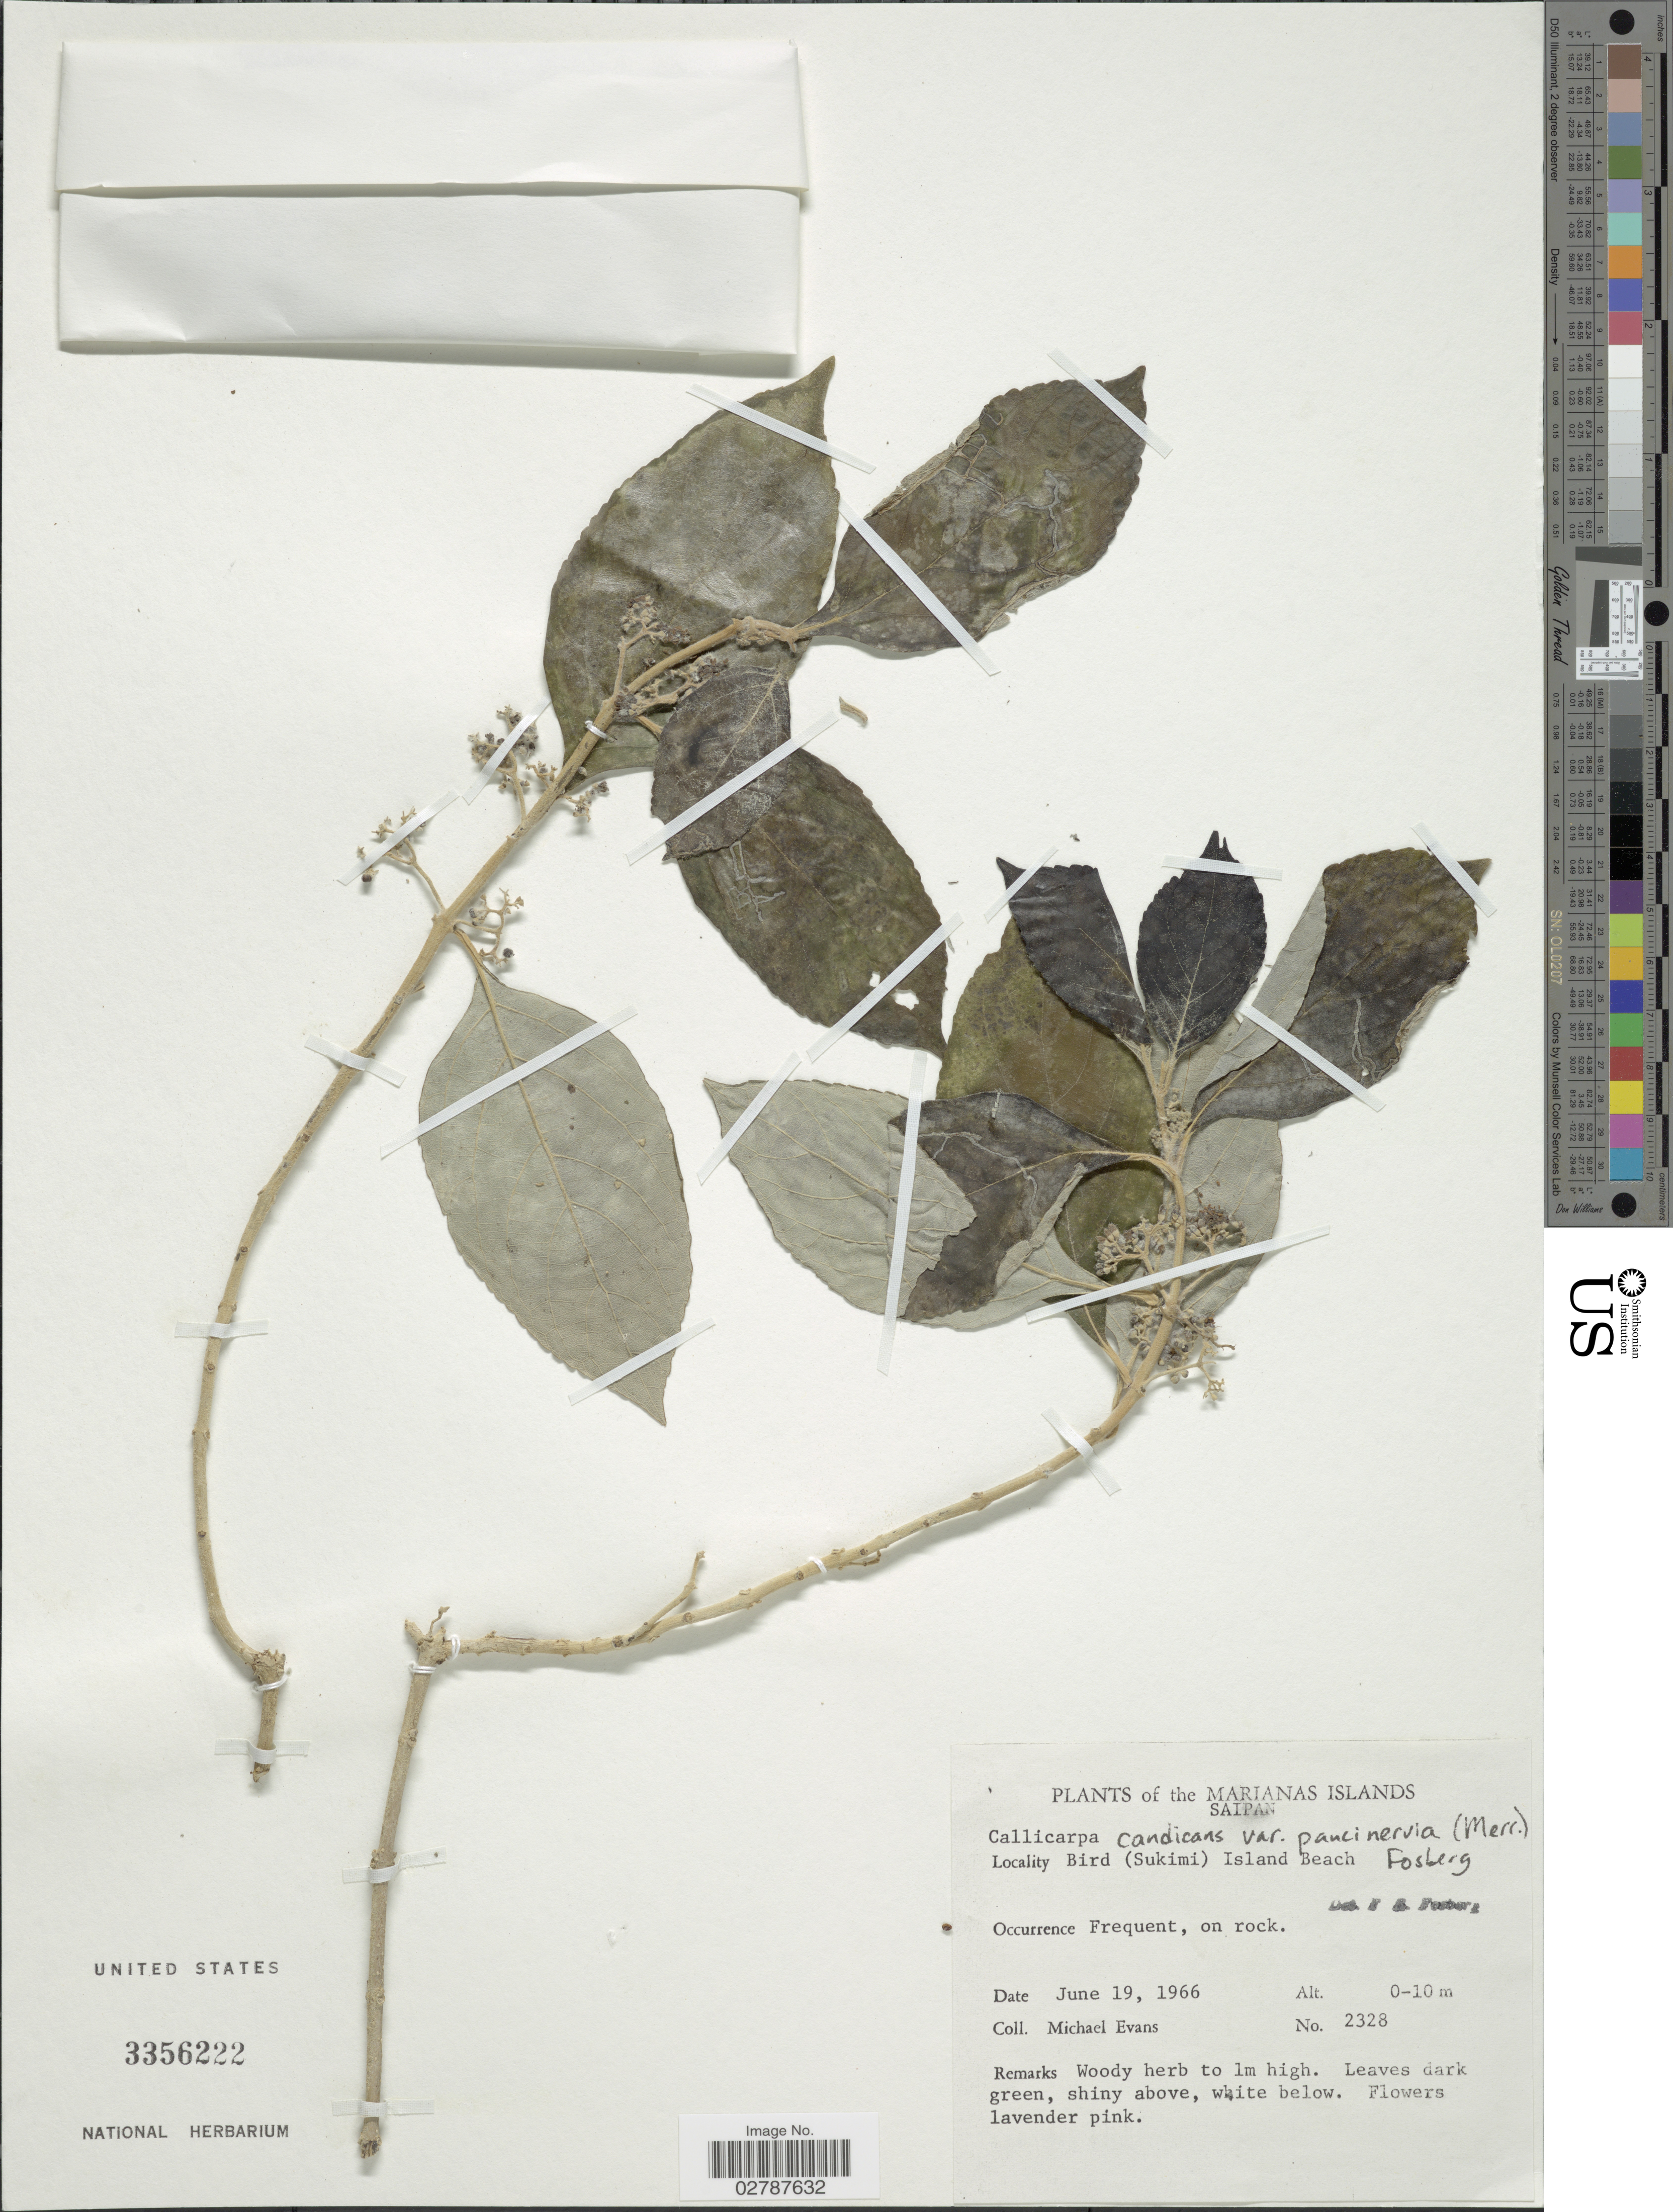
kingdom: Plantae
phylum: Tracheophyta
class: Magnoliopsida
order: Lamiales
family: Lamiaceae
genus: Callicarpa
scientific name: Callicarpa candicans var. paucinervia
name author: (Merr.) Fosberg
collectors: M. Evans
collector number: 2328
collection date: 1966-06-19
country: Northern Mariana Islands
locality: The Marianas Islands. Saipan. Bird (Suikimi) Island Beach.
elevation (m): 0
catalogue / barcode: US 3356222